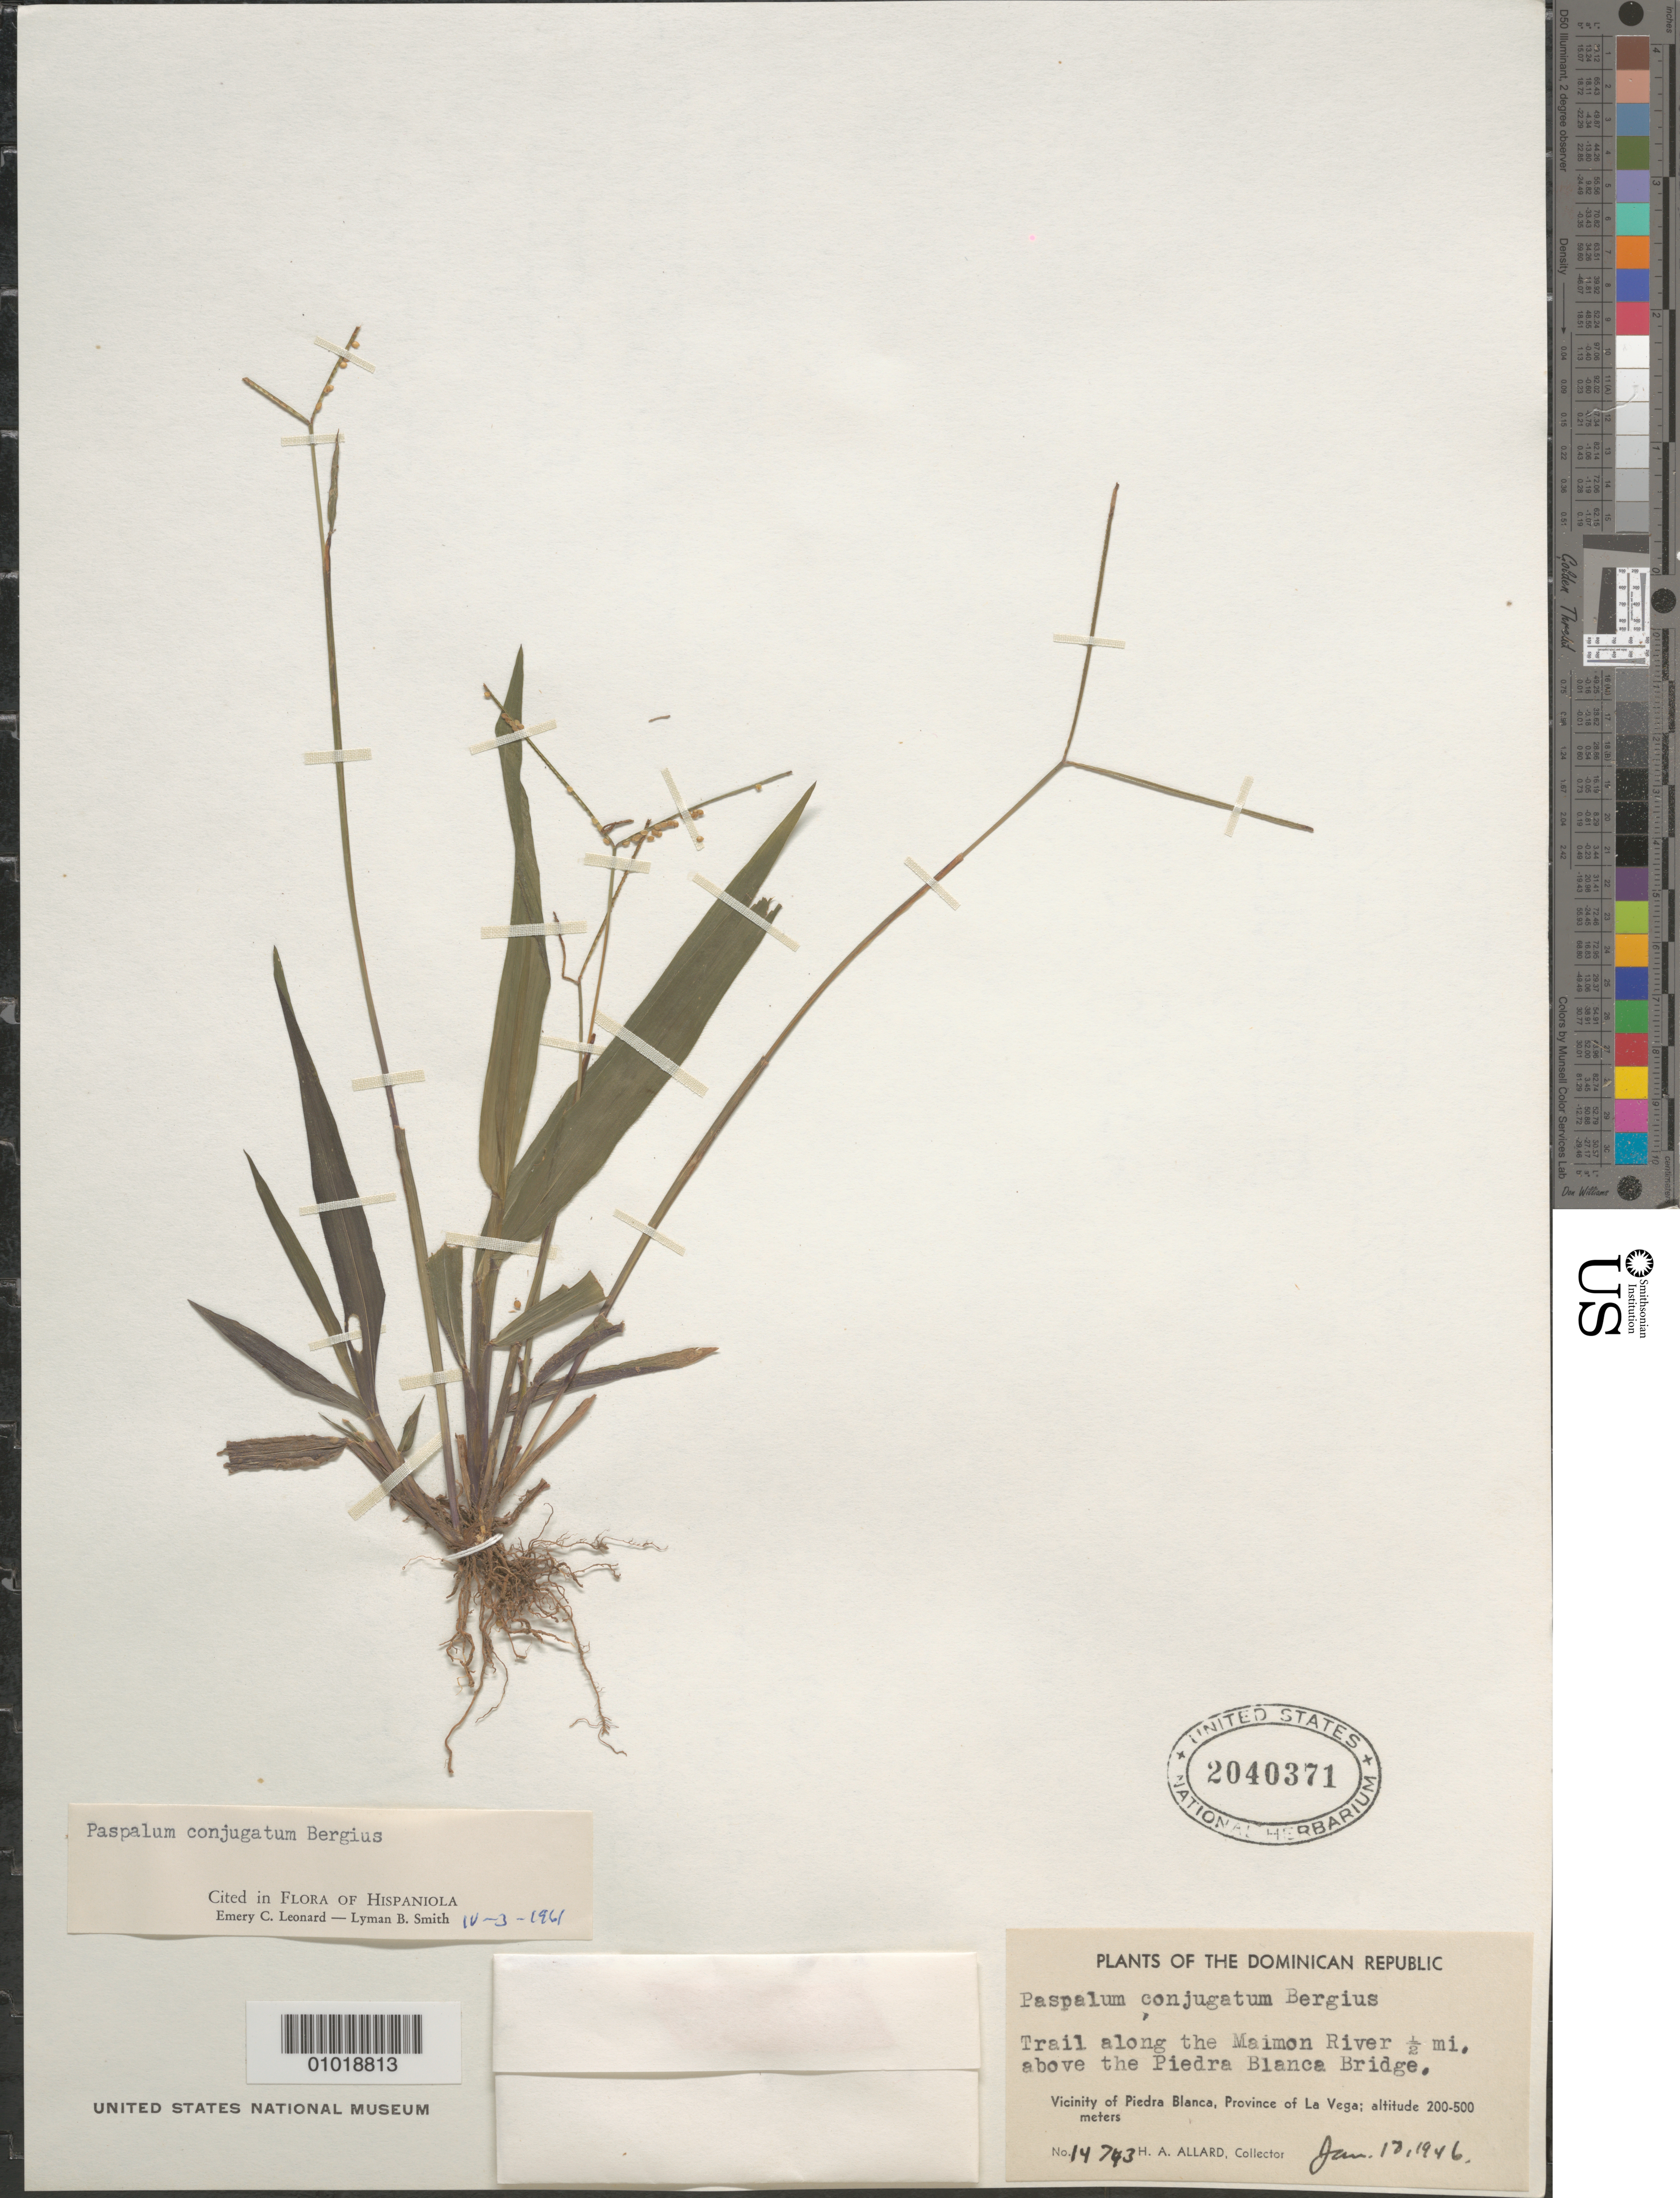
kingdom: Plantae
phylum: Tracheophyta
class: Liliopsida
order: Poales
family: Poaceae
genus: Paspalum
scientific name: Paspalum conjugatum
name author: P.J. Bergius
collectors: H. A. Allard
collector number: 14743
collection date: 1946-01-18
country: Dominican Republic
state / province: La Vega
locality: Trail along the Maimon River 1/2 mi. above the Piedra Blanca Bridge. Vicinity of Piedra Blanca, Province of La Vega.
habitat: trail along river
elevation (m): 200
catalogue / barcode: US 2040371